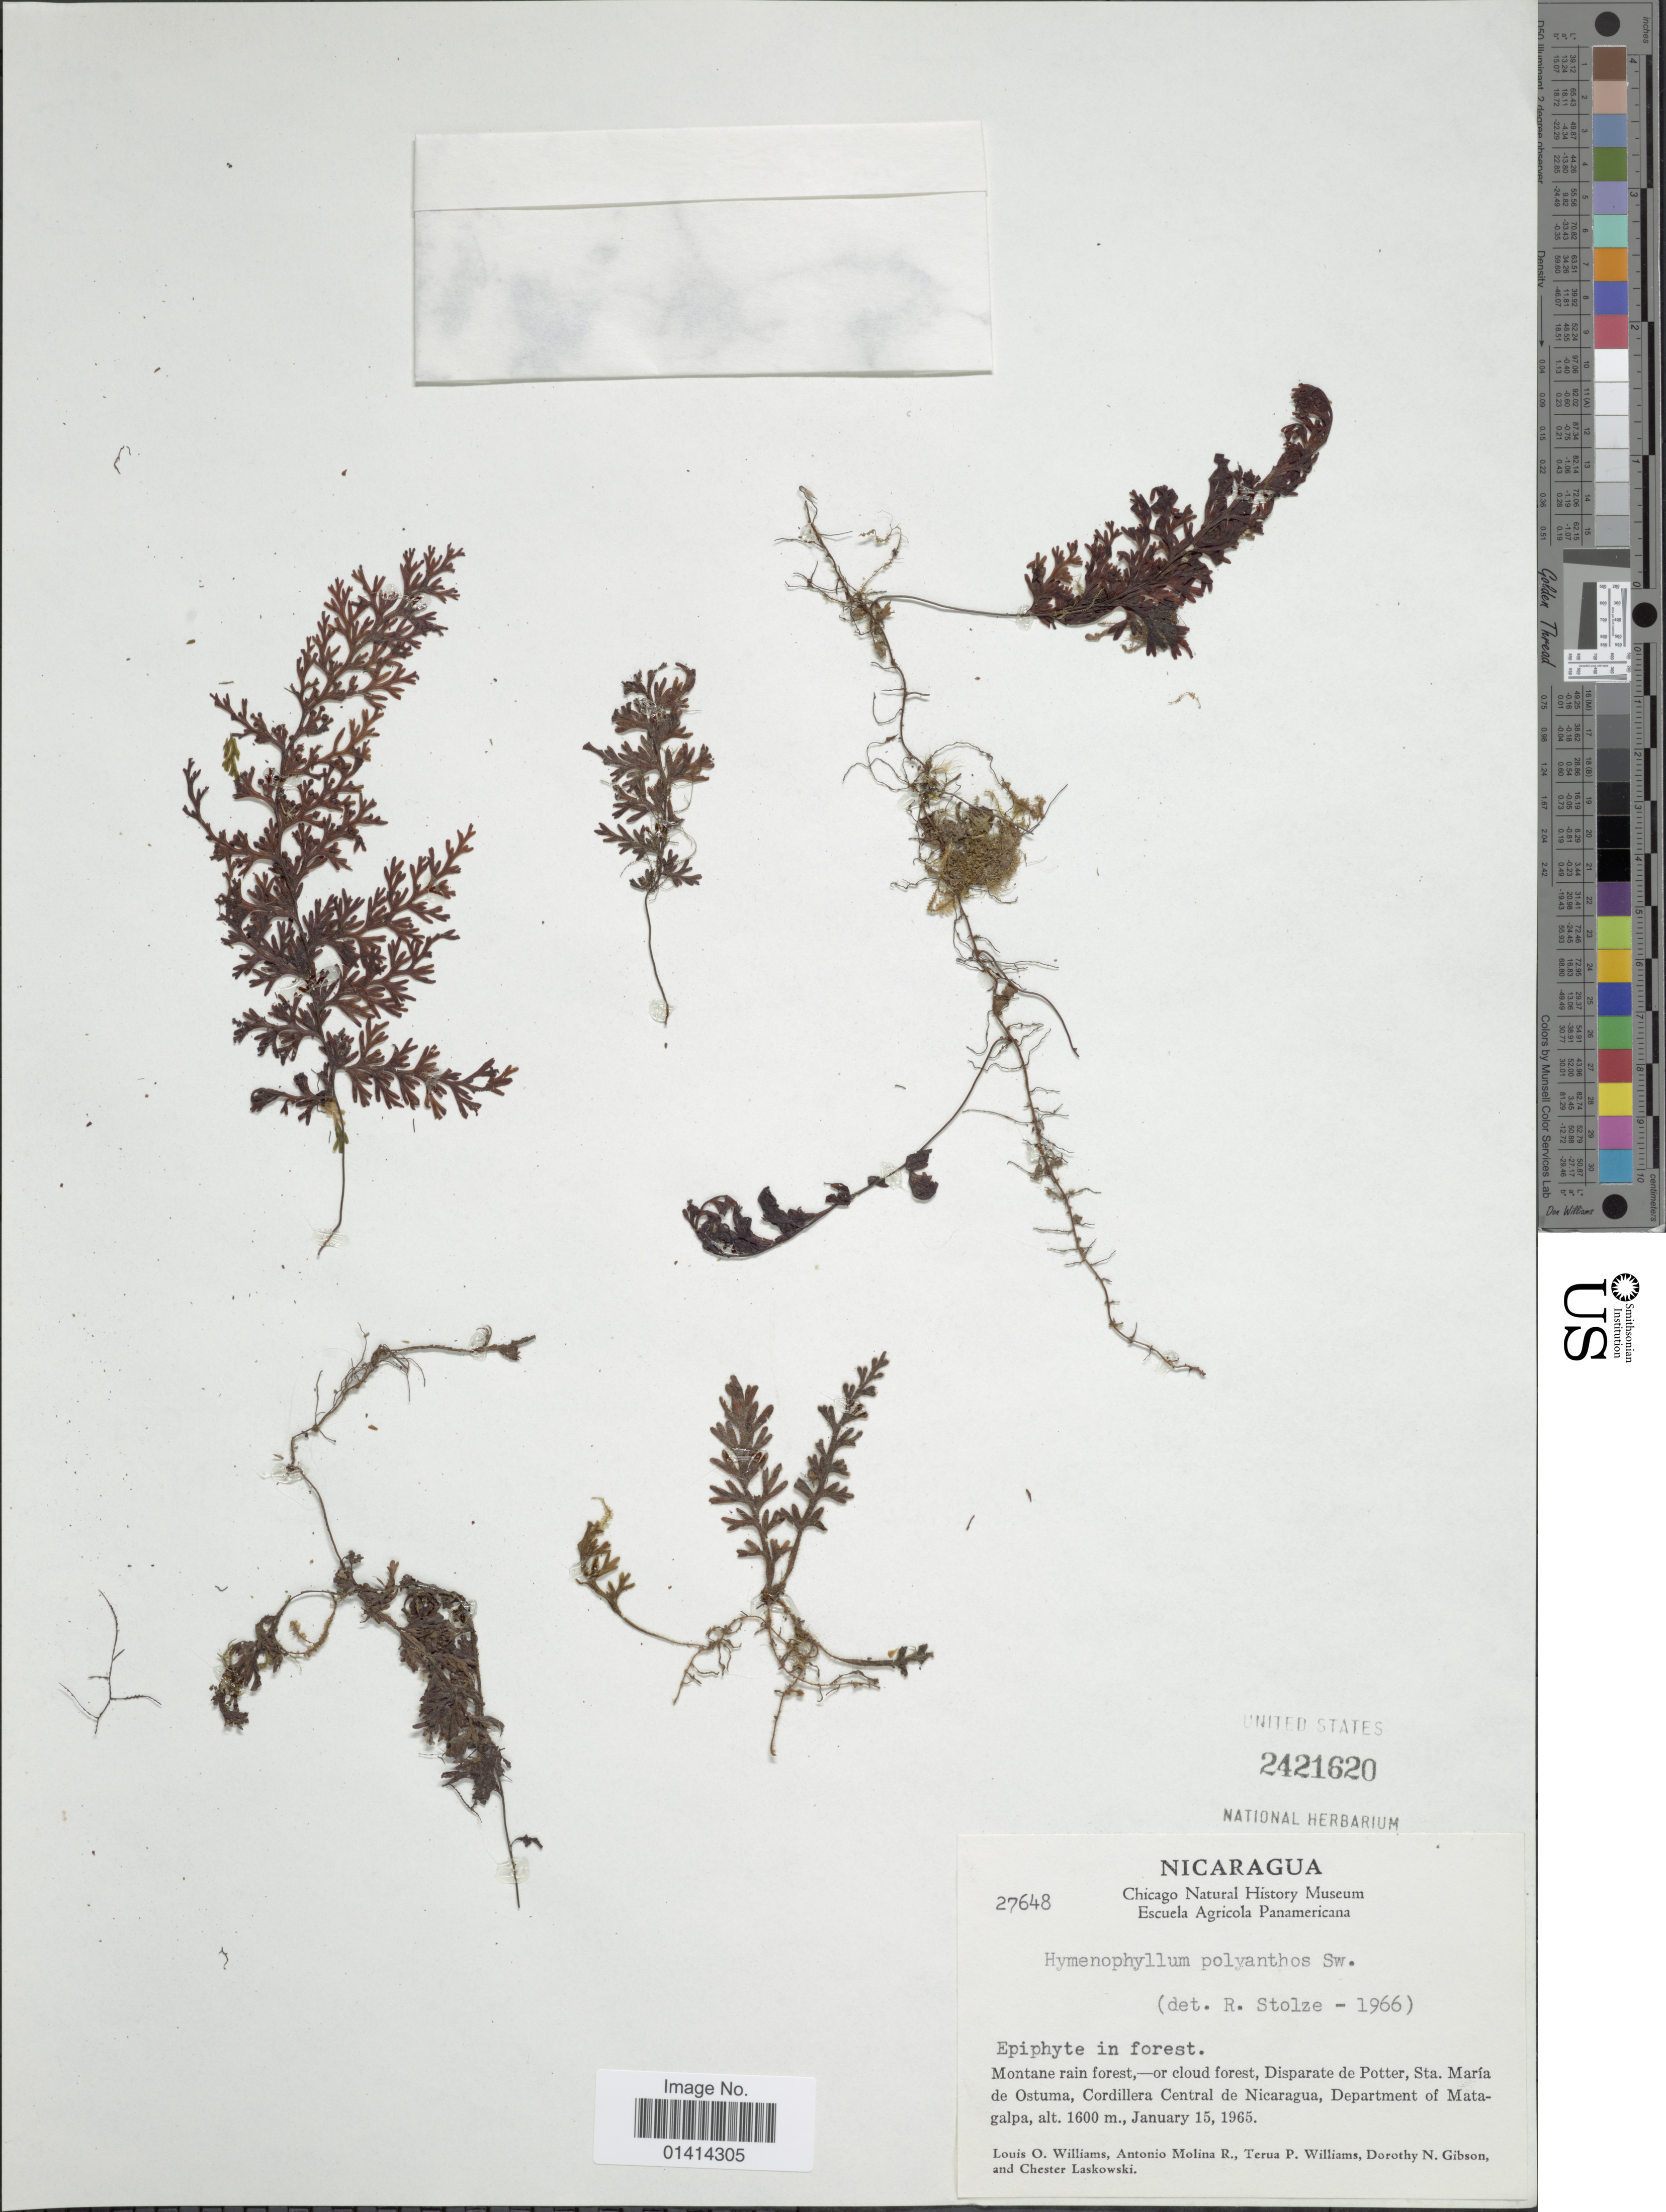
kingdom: Plantae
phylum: Tracheophyta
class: Polypodiopsida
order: Hymenophyllales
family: Hymenophyllaceae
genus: Hymenophyllum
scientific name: Hymenophyllum polyanthos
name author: (Sw.) Sw.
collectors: L. O. Williams, A. Molina R., T. P. Williams, D. N. Gibson & C. Laskowski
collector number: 27648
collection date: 1965-01-15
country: Nicaragua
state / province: Matagalpa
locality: Mor cloud forest, Disperate de Potter, Sta Maria de Ostuma, Cordillera Central de Nicaragua, Department of Matagalpa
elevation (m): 1600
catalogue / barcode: US 2421620